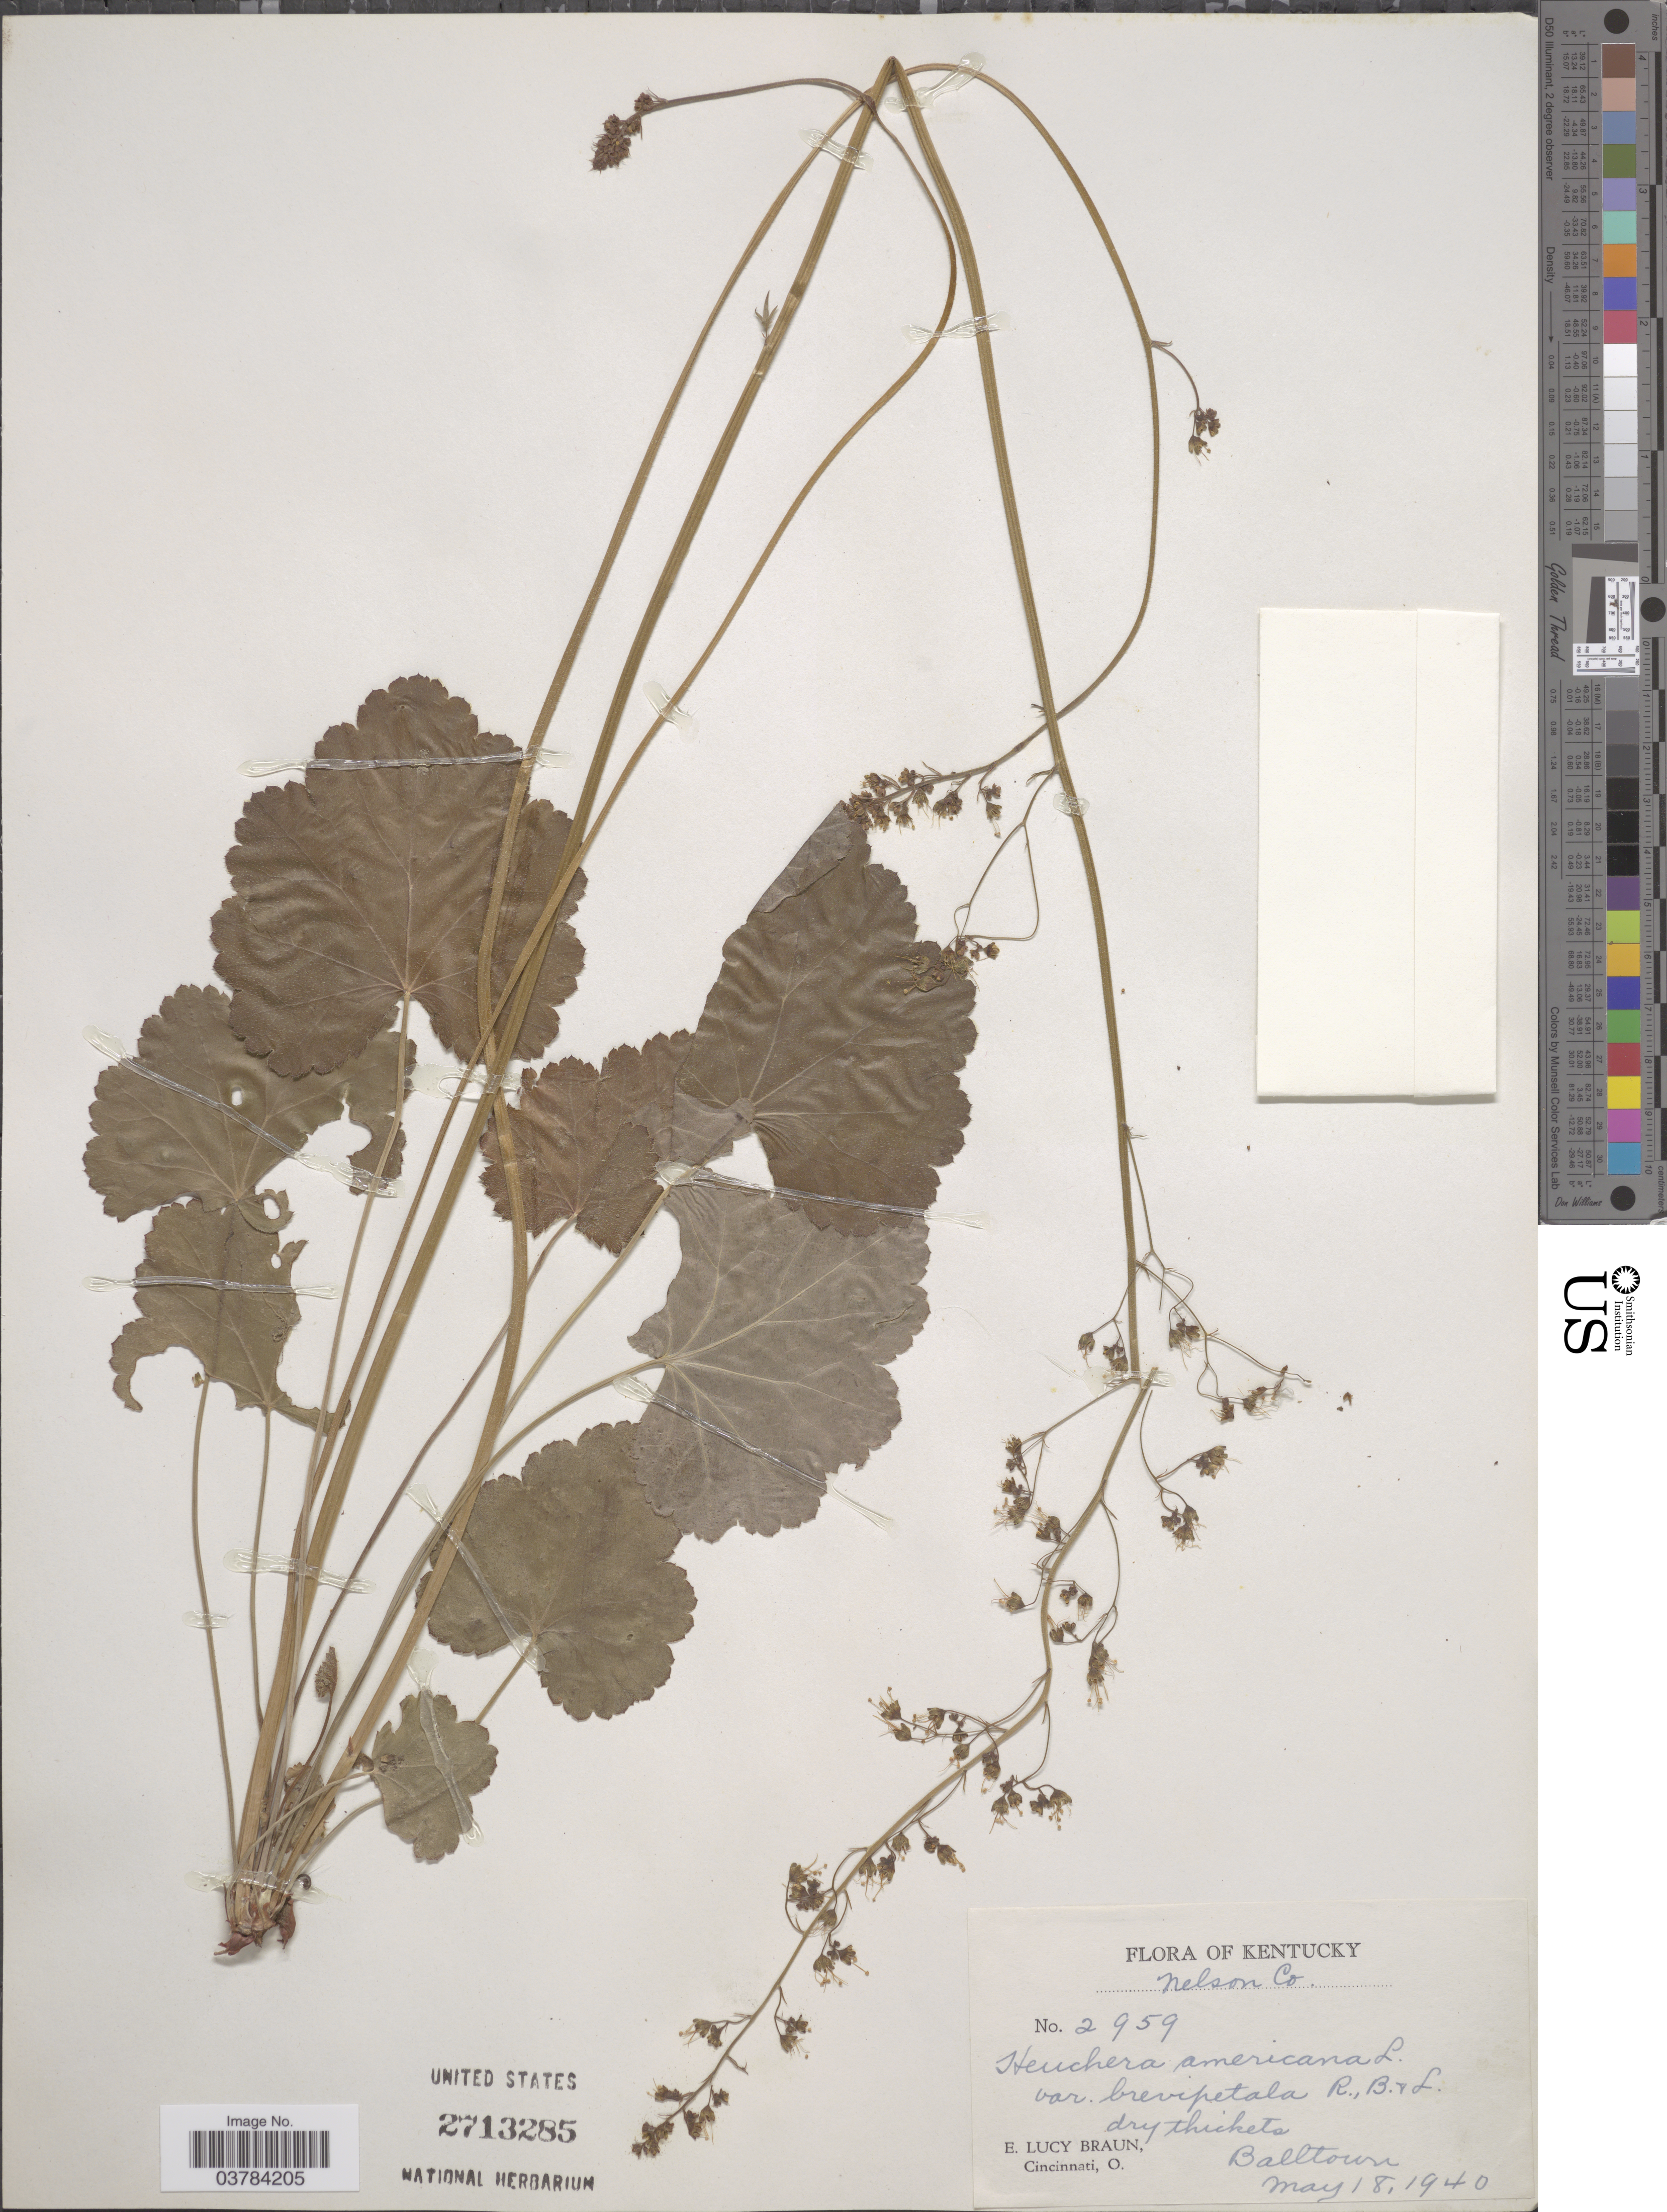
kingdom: Plantae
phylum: Tracheophyta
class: Magnoliopsida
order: Saxifragales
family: Saxifragaceae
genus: Heuchera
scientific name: Heuchera americana var. brevipetala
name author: Rosend. et al.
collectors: E. L. Braun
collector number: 2959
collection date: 1940-05-18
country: United States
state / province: Kentucky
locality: Nelson Co. Balltown.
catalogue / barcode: US 2713285